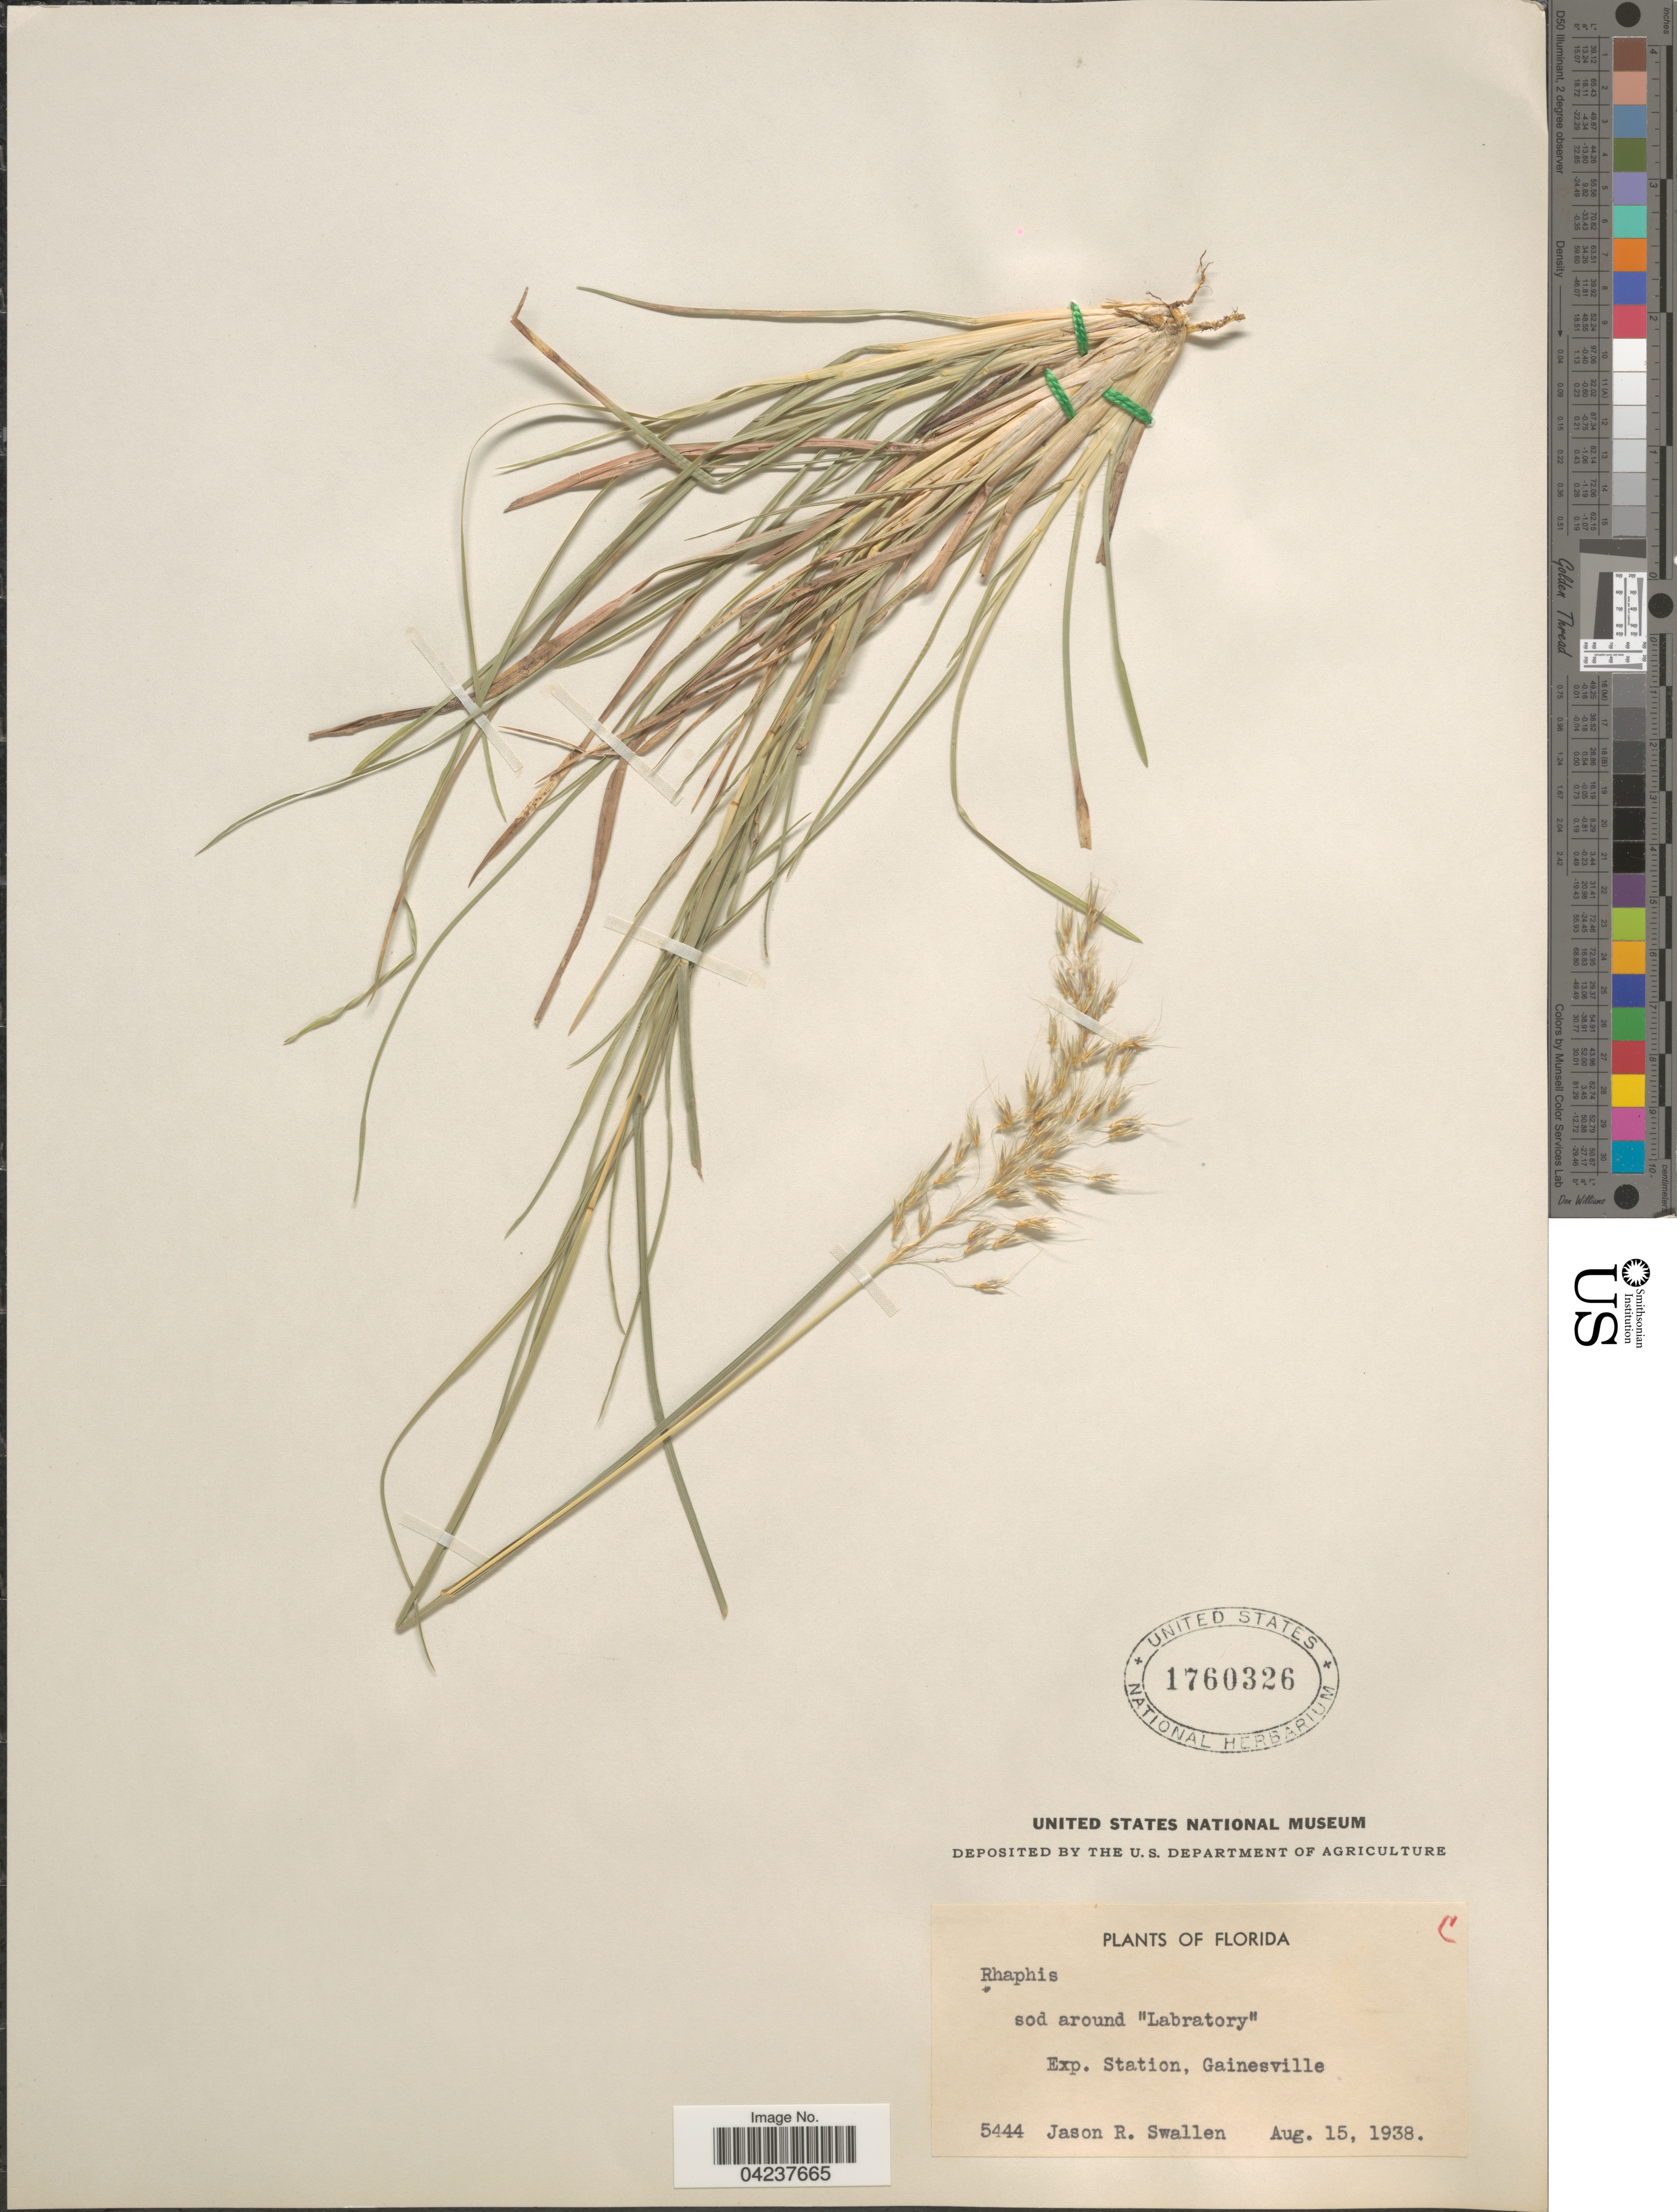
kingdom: Plantae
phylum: Tracheophyta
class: Liliopsida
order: Poales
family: Poaceae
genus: Chrysopogon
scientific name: Chrysopogon fulvus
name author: (Spreng.) Chiov.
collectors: J. R. Swallen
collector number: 5444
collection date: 1938-08-15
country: United States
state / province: Florida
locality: Sod around "Laboratory". Exp. Station, Gainesville.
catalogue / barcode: US 1760326